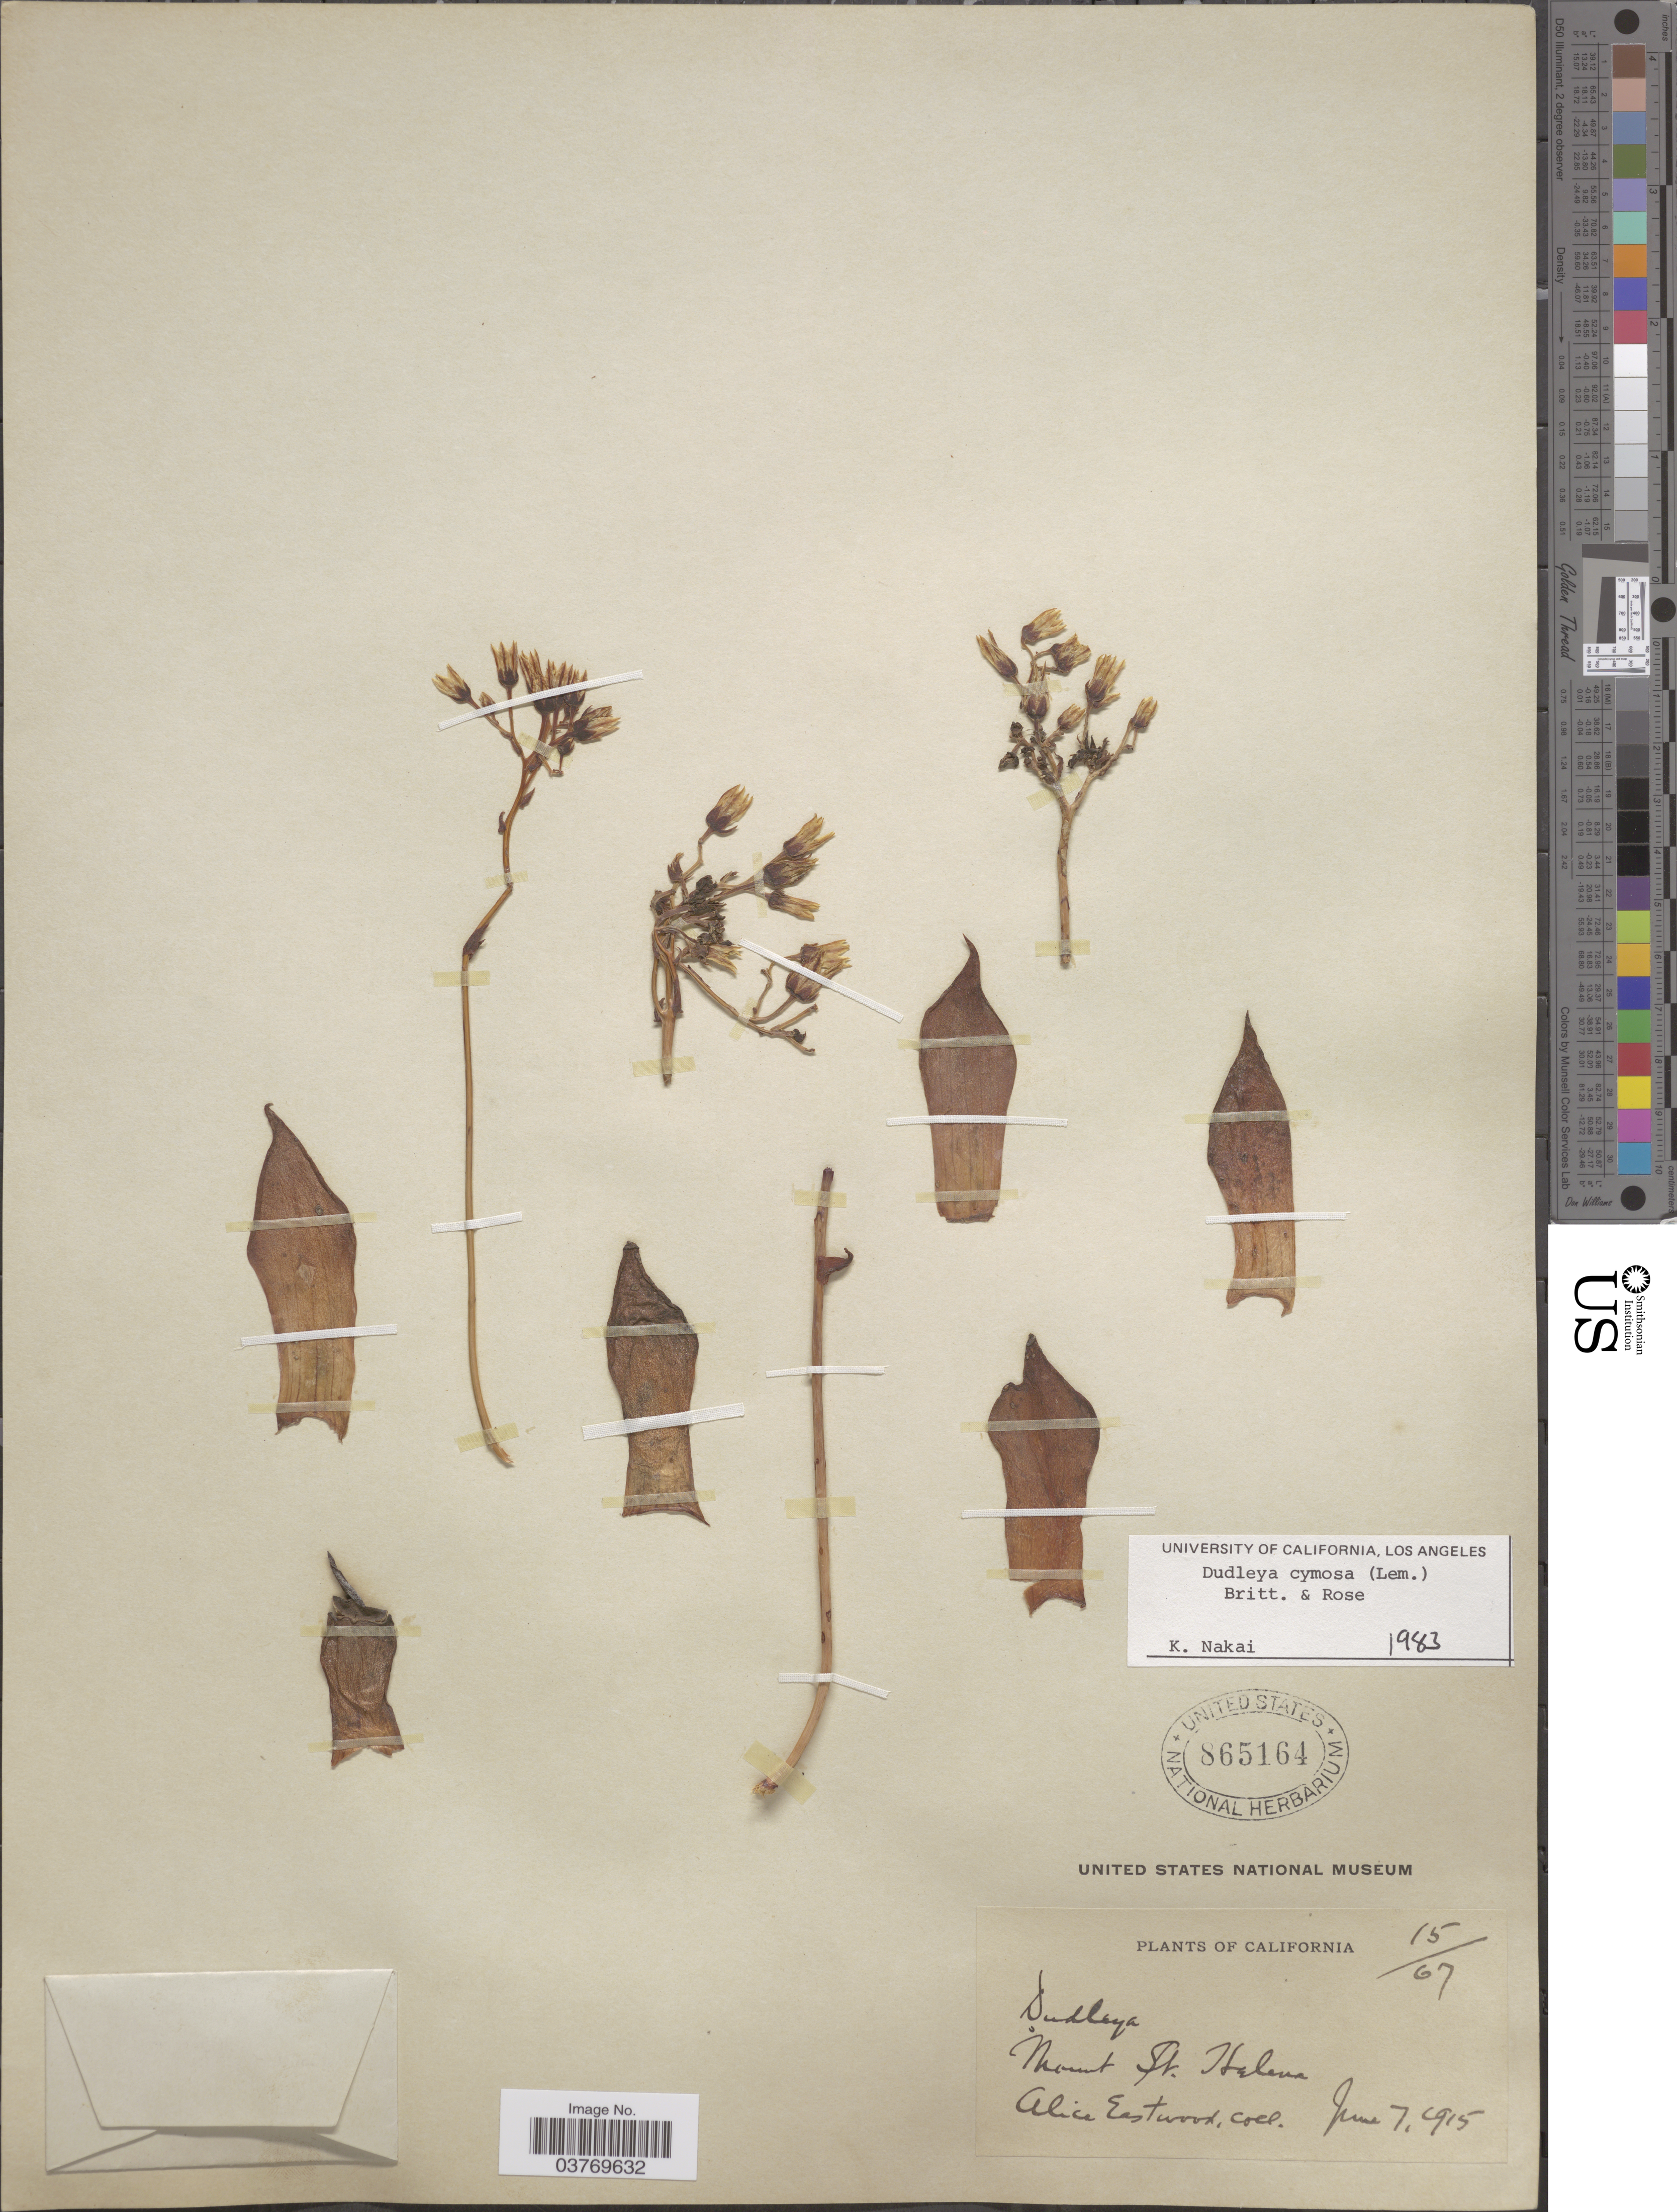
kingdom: Plantae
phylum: Tracheophyta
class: Magnoliopsida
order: Saxifragales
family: Crassulaceae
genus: Dudleya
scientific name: Dudleya cymosa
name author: (Lem.) Britton & Rose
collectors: A. Eastwood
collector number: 15/67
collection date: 1915-06-07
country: United States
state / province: California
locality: Mount St. Helena.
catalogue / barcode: US 865164